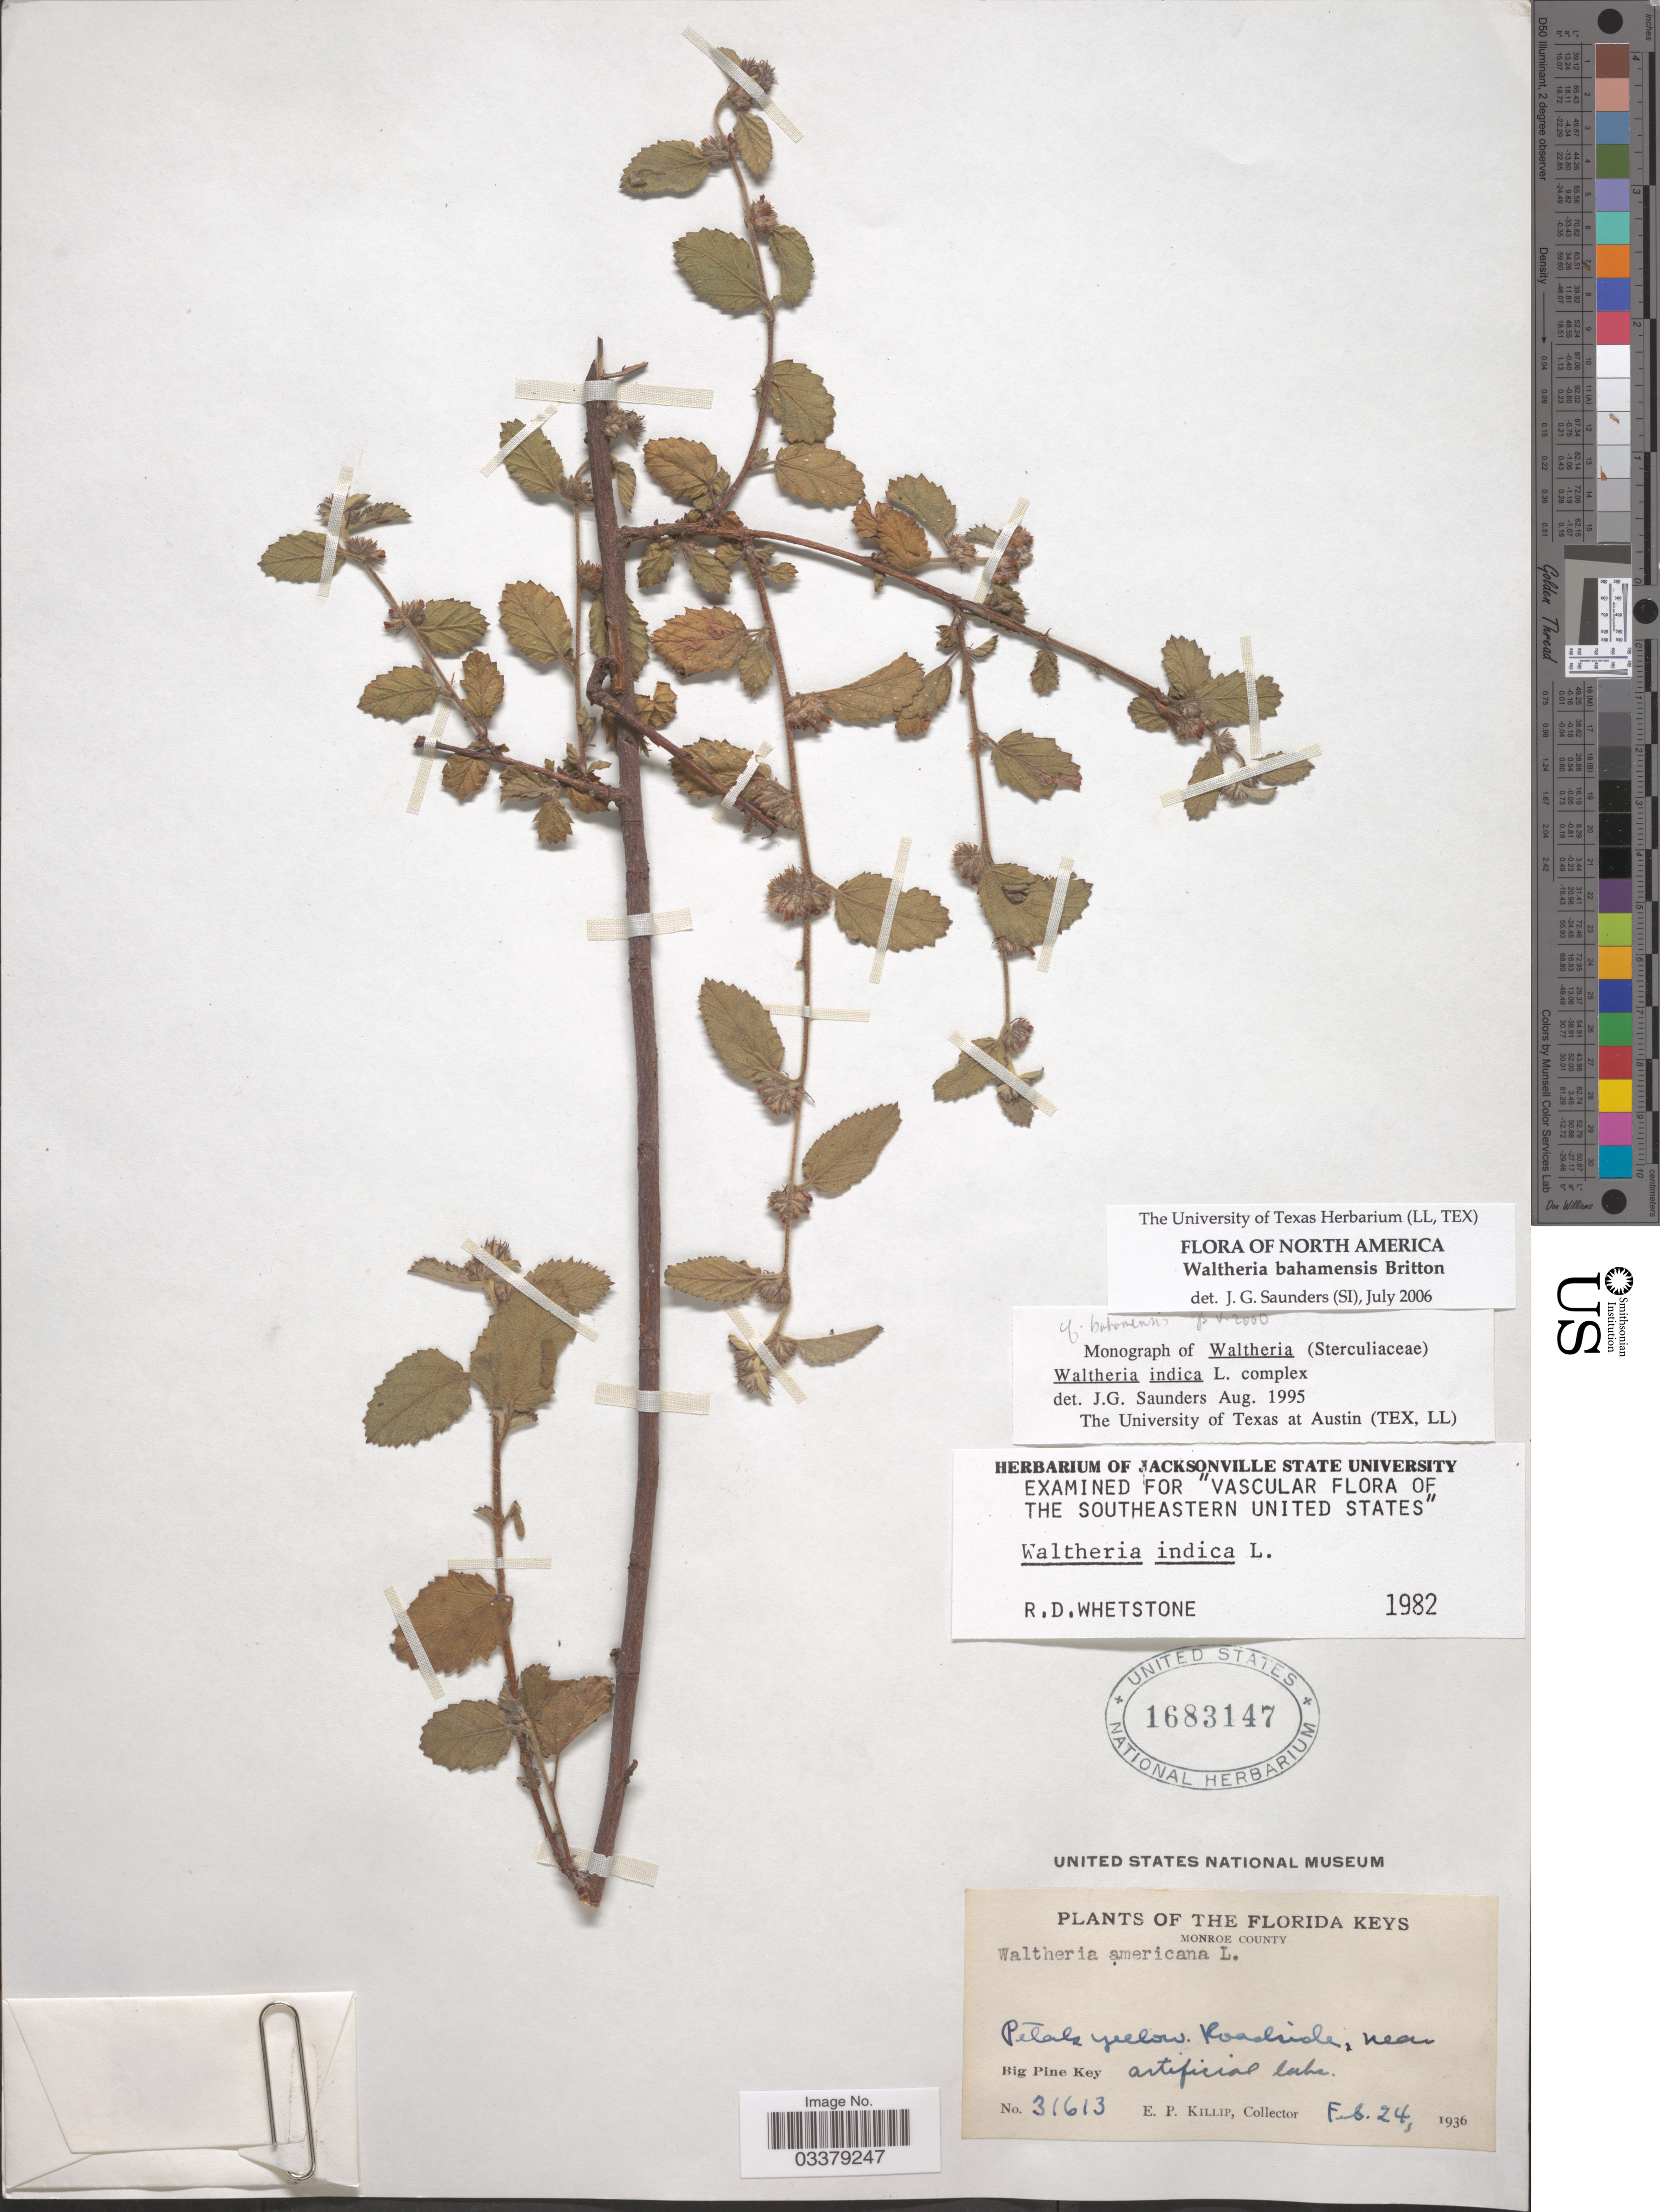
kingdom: Plantae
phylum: Tracheophyta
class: Magnoliopsida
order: Malvales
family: Malvaceae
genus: Waltheria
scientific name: Waltheria bahamensis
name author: Britton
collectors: E. P. Killip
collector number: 31613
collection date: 1936-02-24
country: United States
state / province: Florida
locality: The Florida Keys. Monroe County. Roadside, near Big Pine Key.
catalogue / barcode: US 1683147